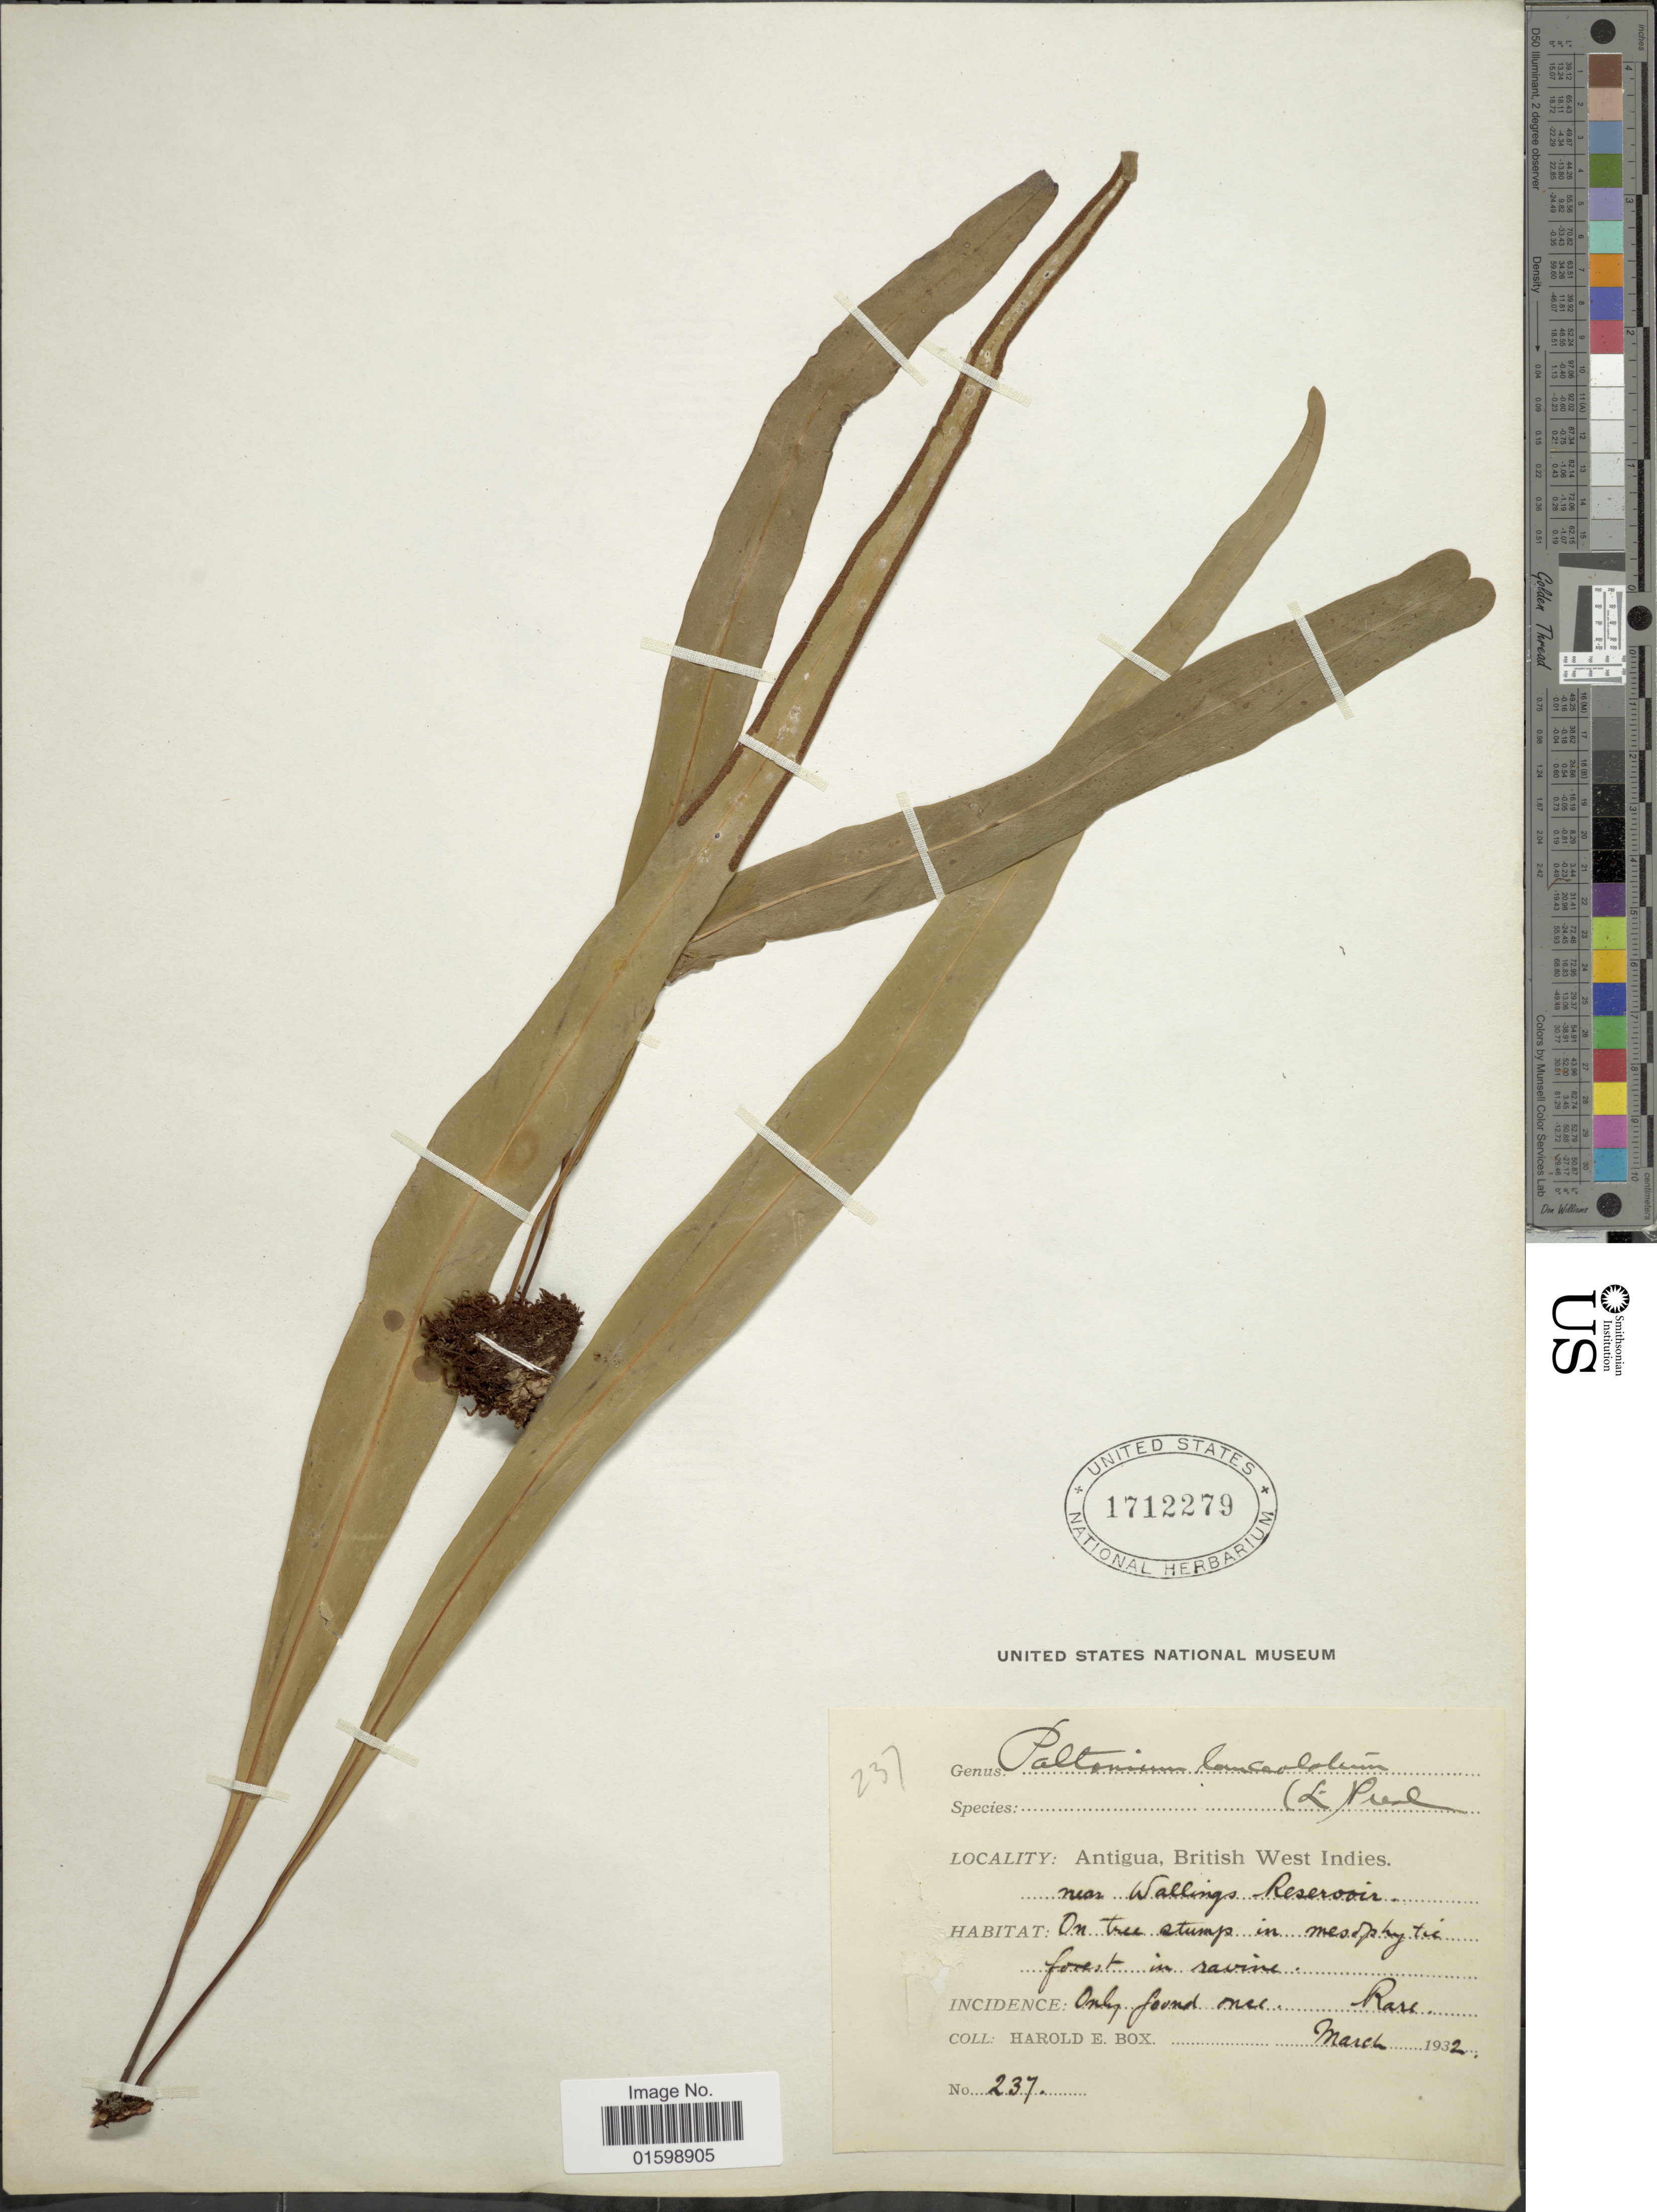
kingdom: Plantae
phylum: Tracheophyta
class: Polypodiopsida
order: Polypodiales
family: Polypodiaceae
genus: Pleopeltis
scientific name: Pleopeltis marginata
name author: A.R. Sm. & Tejero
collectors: H. E. Box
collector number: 237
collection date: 1932-03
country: Antigua and Barbuda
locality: Antigua, British West Indies, near Wallings Reservoir, on tree stamps in mesophytic forest in ravine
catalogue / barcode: US 1712279